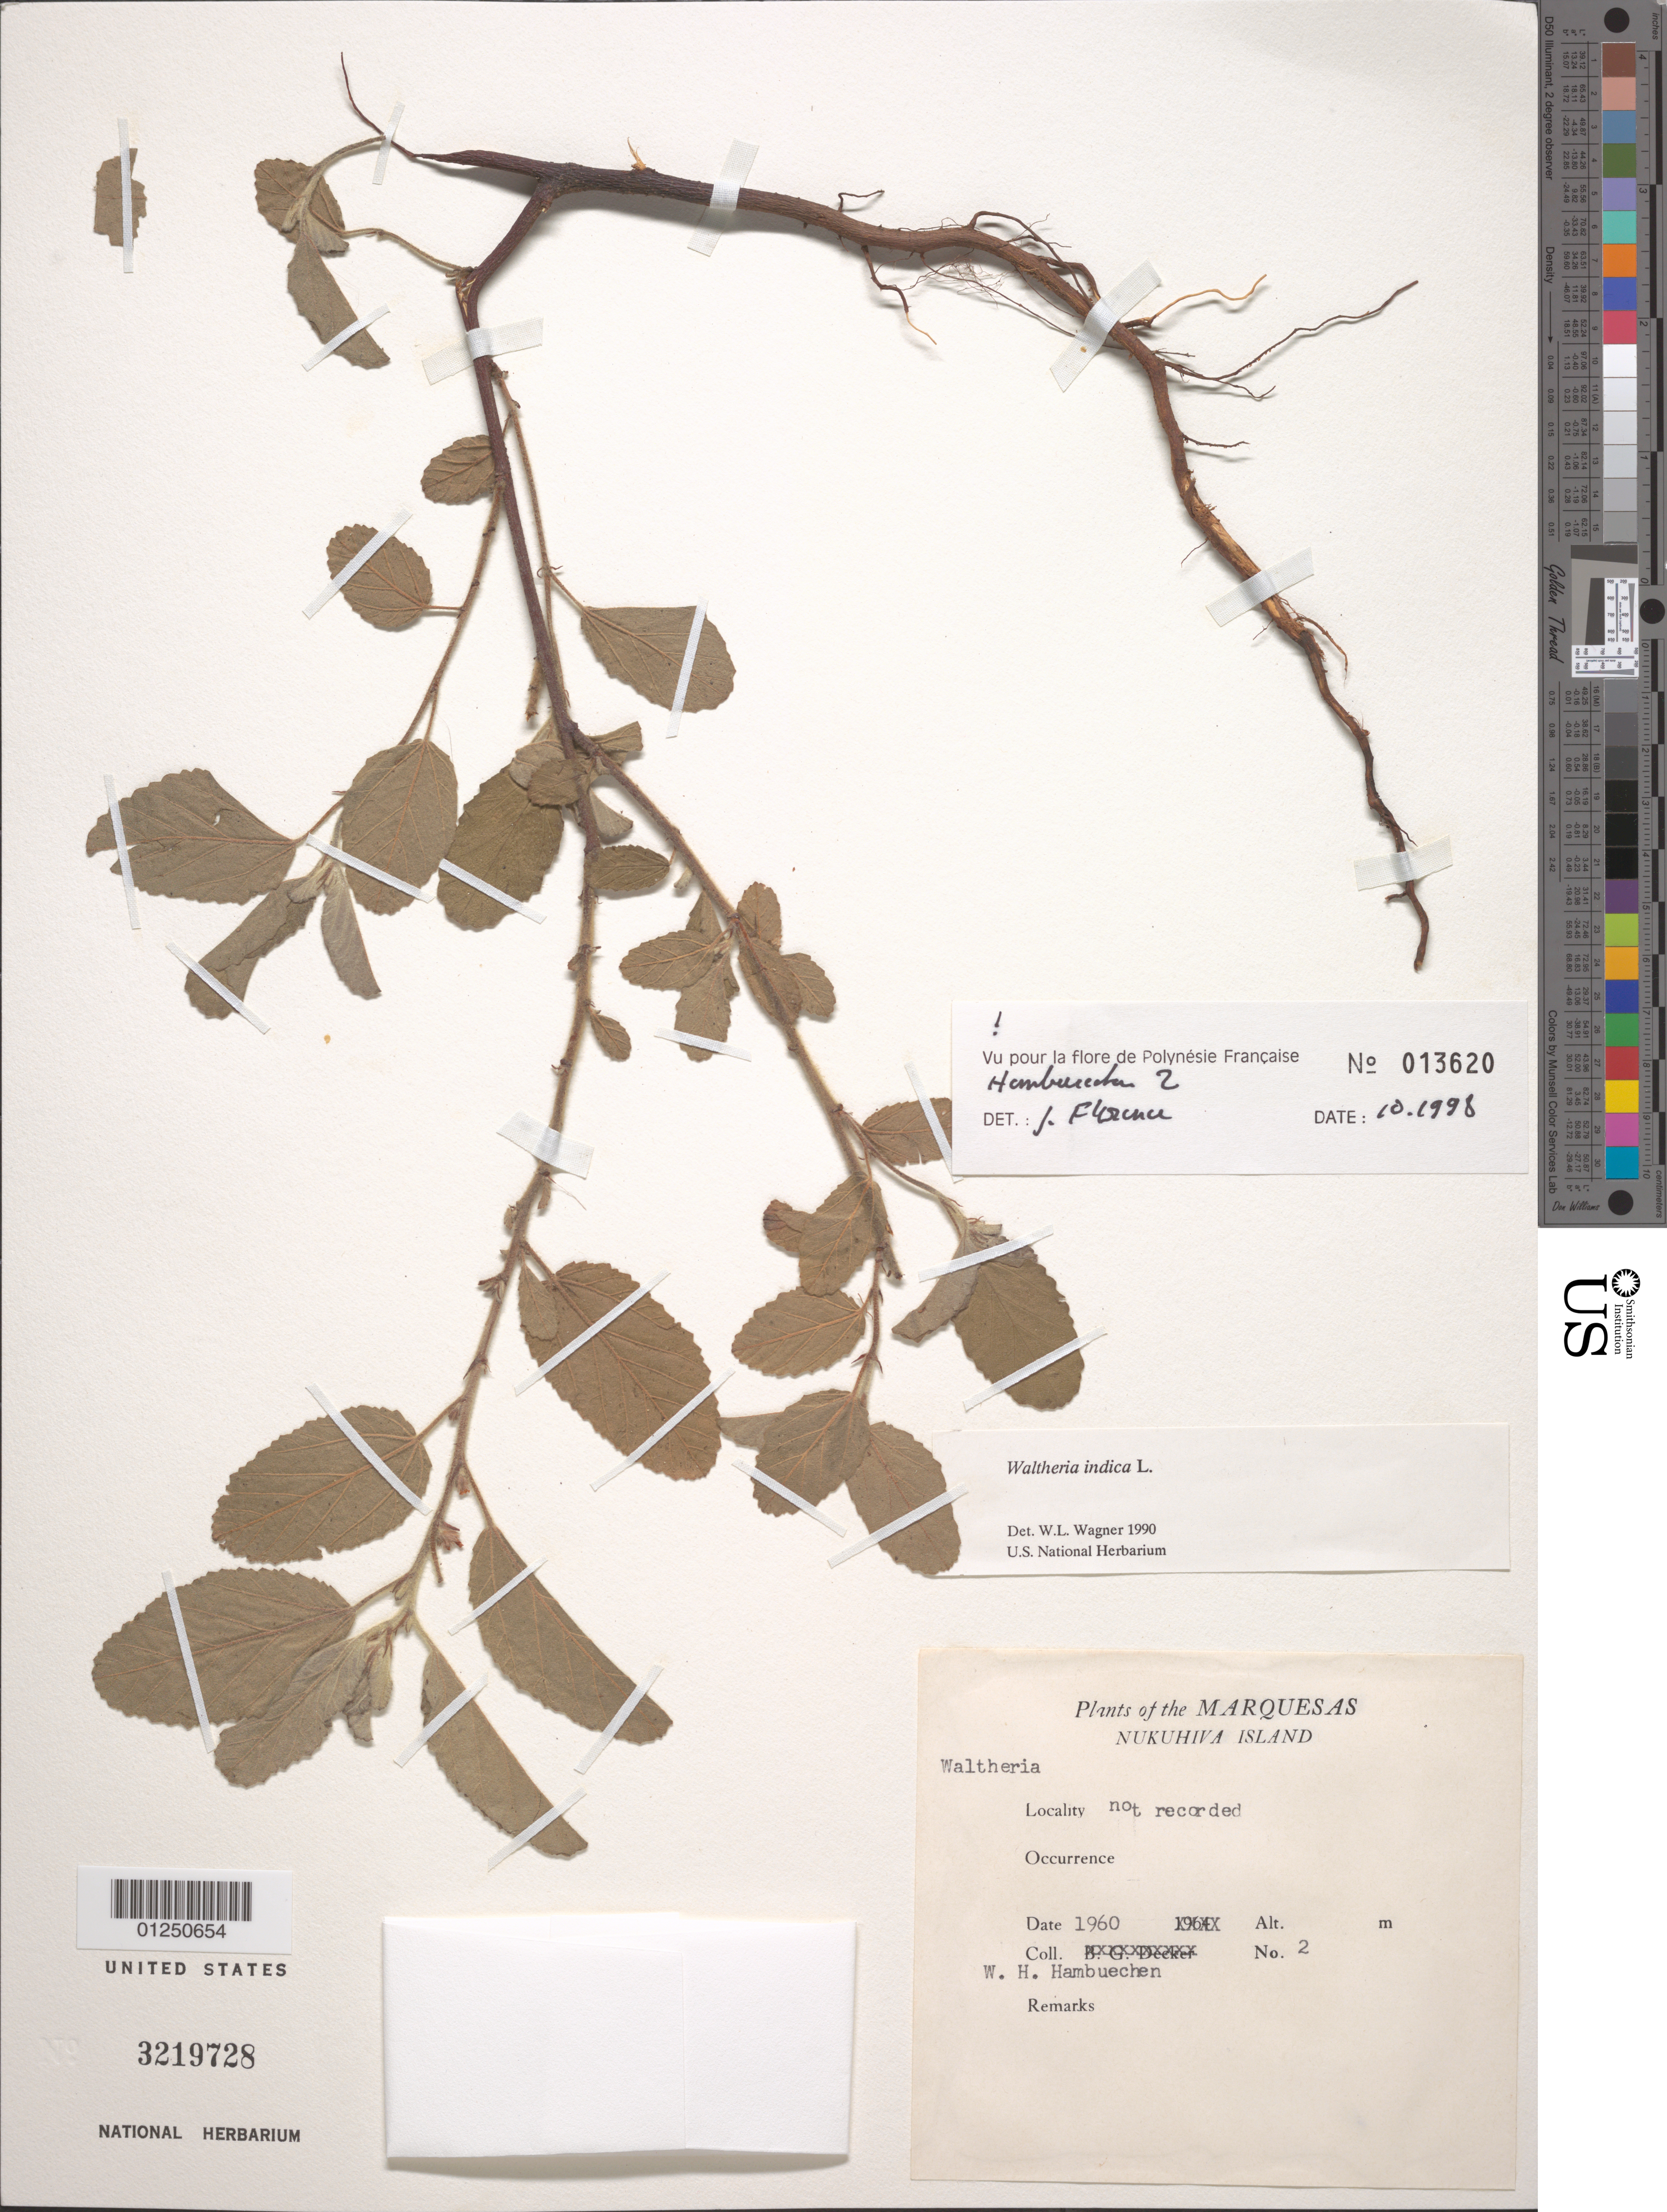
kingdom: Plantae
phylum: Tracheophyta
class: Magnoliopsida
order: Malvales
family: Malvaceae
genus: Waltheria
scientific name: Waltheria indica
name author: L.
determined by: Wagner, W. L., (BOT), Smithsonian Institution - National Museum of Natural History (UNITED STATES)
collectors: W. H. Hambuechen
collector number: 2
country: French Polynesia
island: Nuku Hiva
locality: not recorded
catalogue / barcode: US 3219728